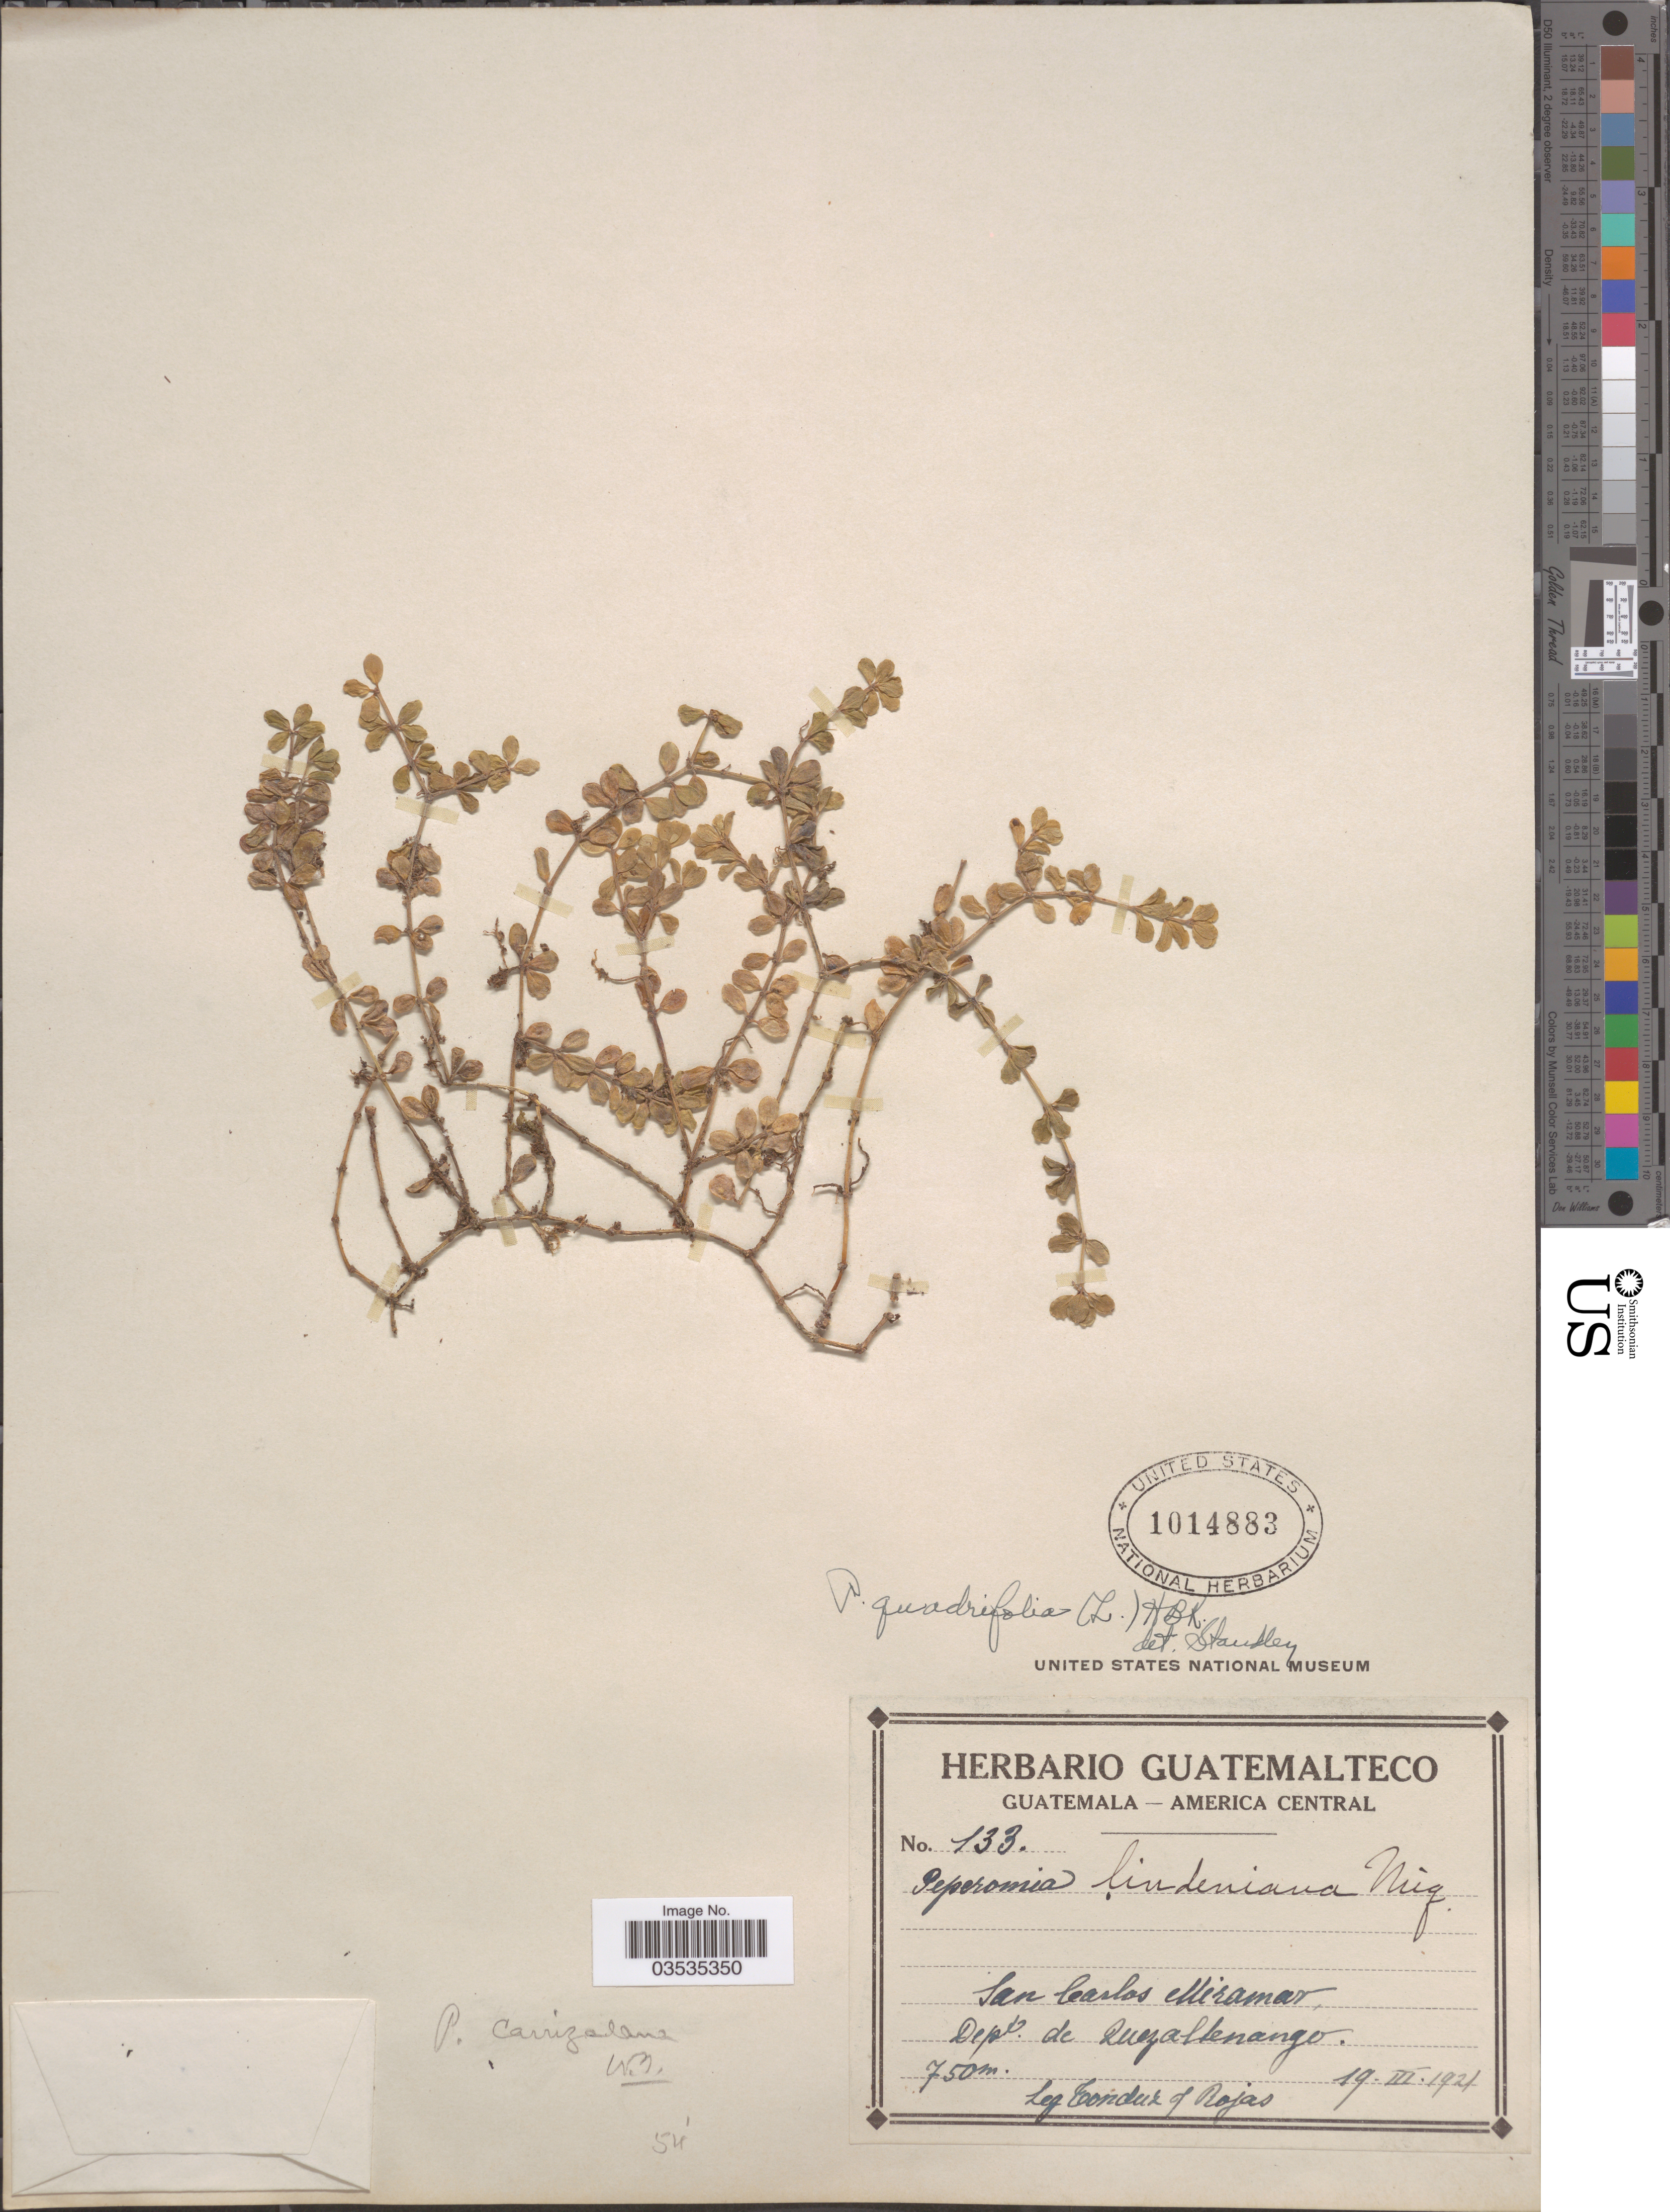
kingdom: Plantae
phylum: Tracheophyta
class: Magnoliopsida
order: Piperales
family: Piperaceae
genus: Peperomia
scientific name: Peperomia berlandieri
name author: Miq.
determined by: Jiménez, José Estaban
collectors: Tonduz & Rojas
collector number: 133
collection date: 1921-03-19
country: Guatemala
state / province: Quetzaltenango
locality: San Carlos Miramar. Dept. de Quezaltenango.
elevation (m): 750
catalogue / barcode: US 1014883